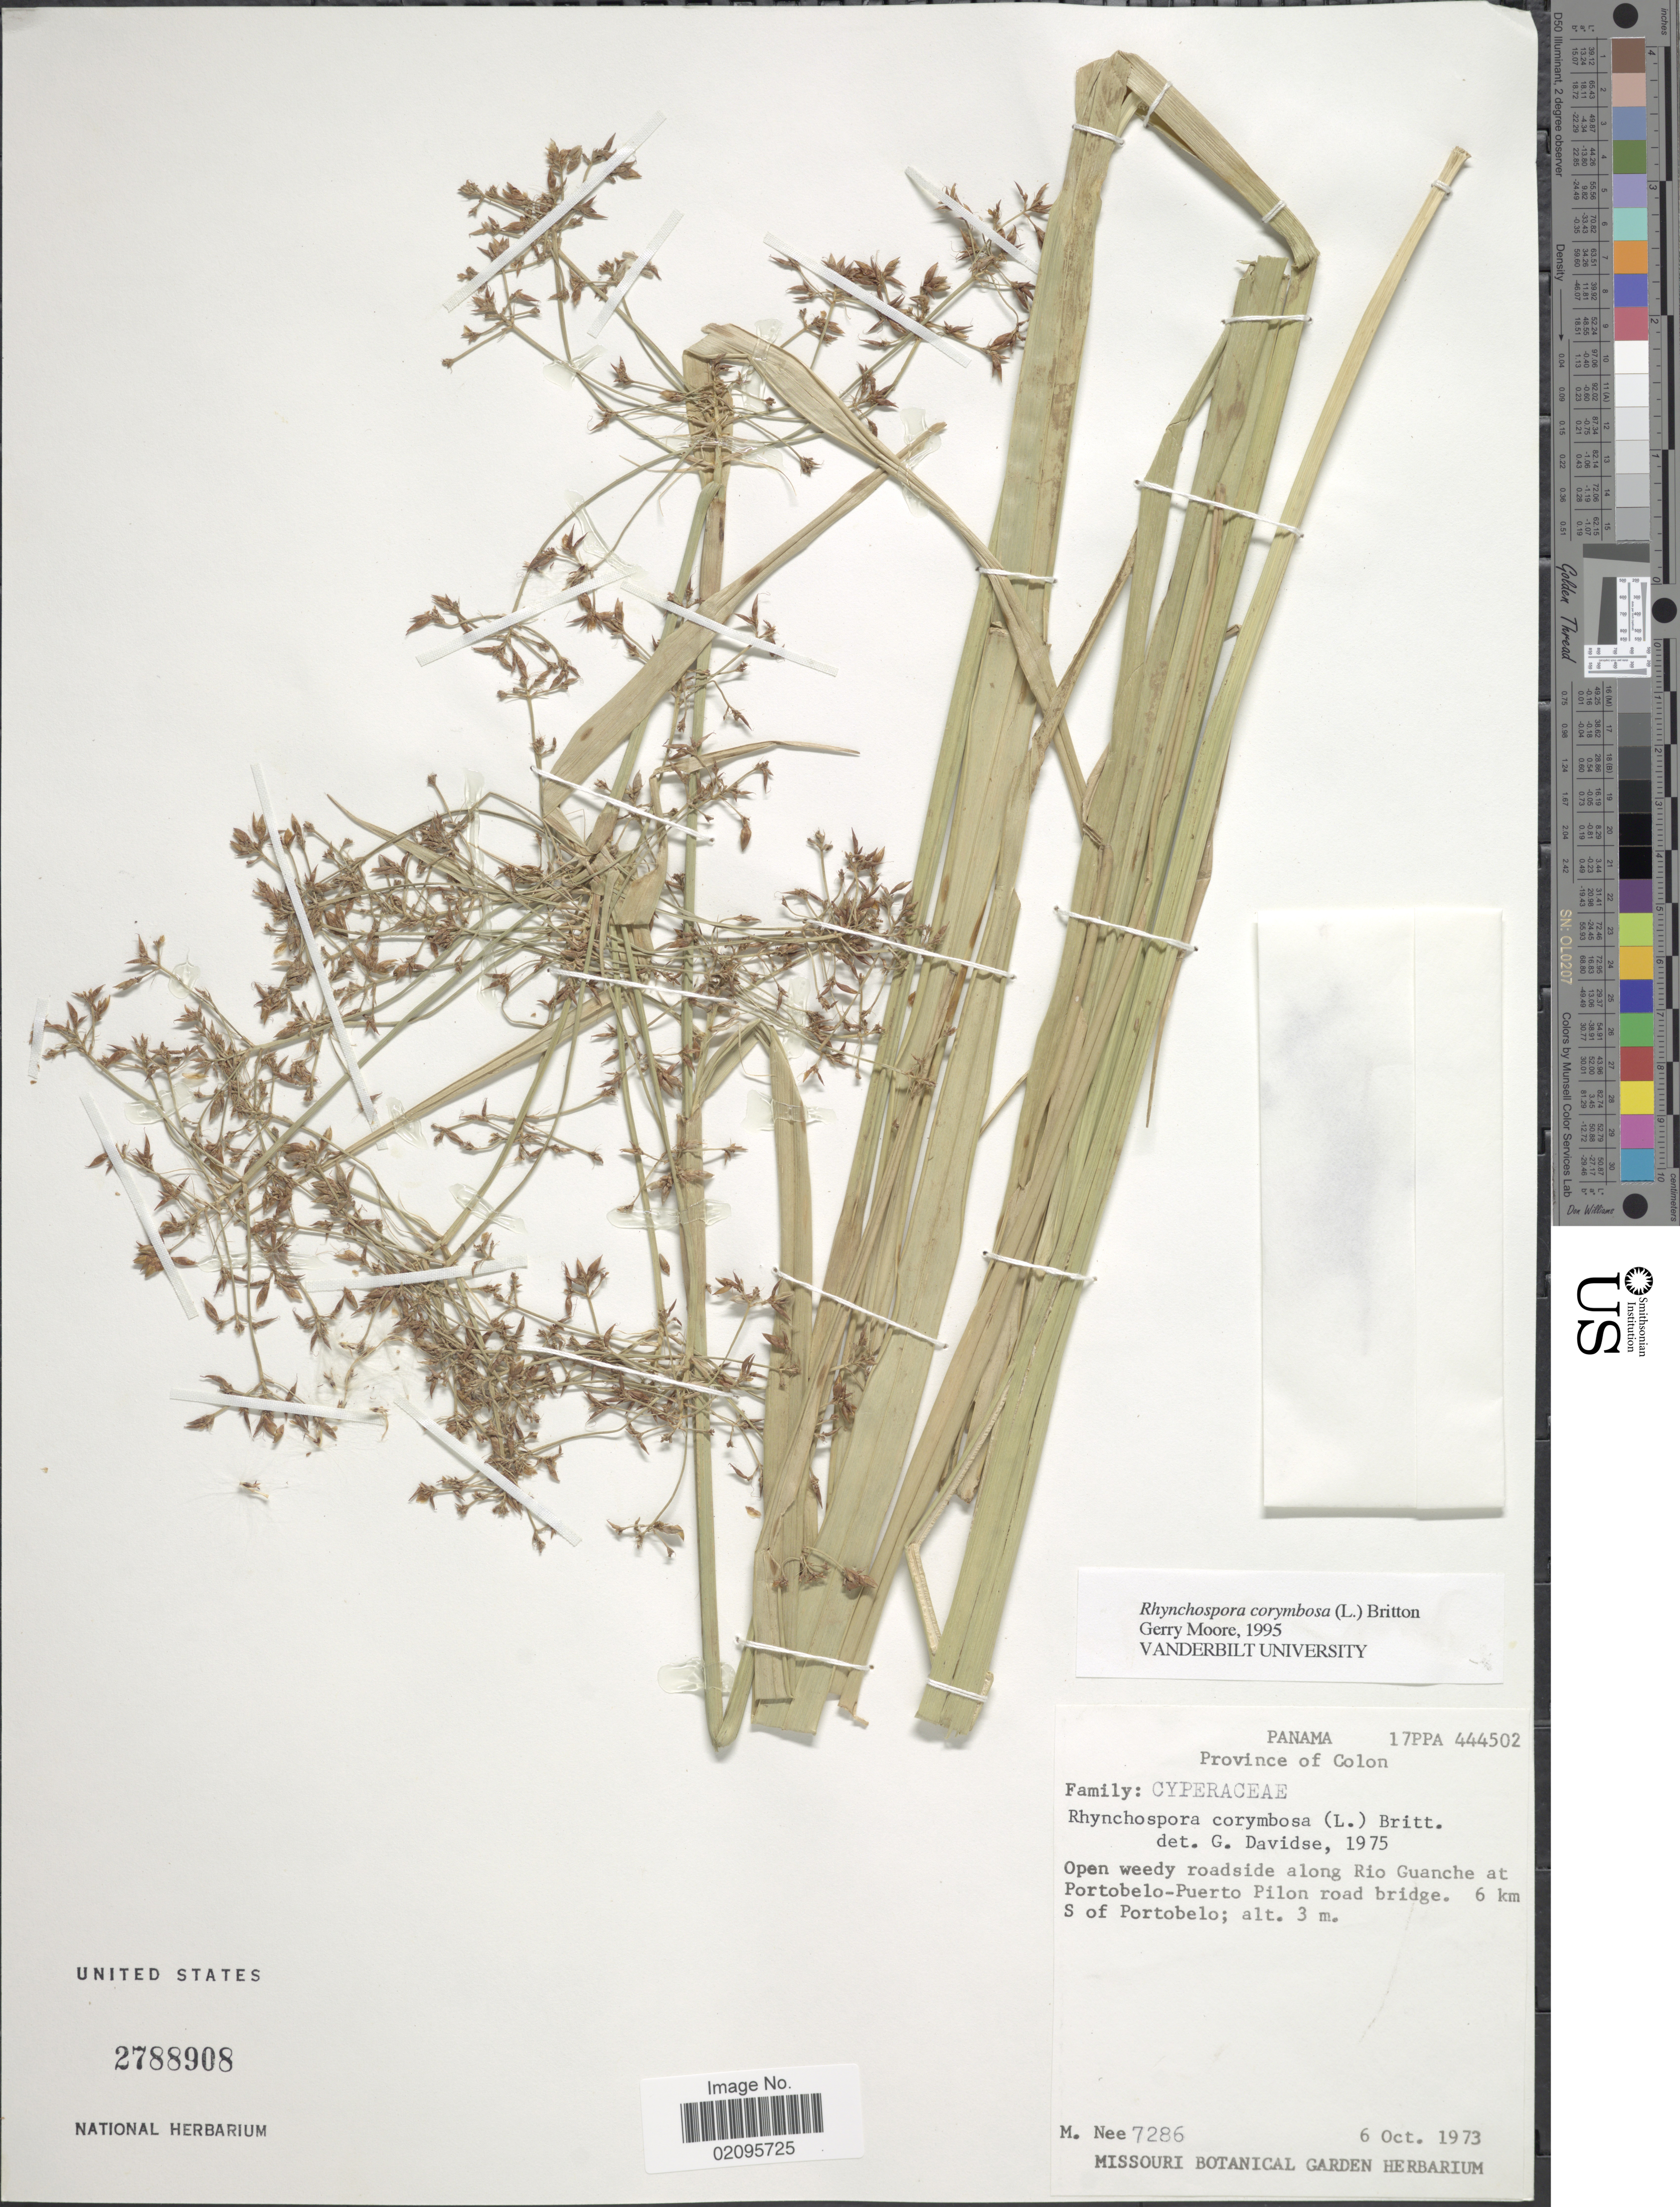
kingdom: Plantae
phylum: Tracheophyta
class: Liliopsida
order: Poales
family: Cyperaceae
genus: Rhynchospora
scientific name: Rhynchospora corymbosa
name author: (L.) Britton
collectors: M. Nee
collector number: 7286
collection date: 1973-10-06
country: Panama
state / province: Colón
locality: Open weedy roadside along Rio Guanche at Portobelo-Puerto Pilon road bridge, 6 km S of Portobelo.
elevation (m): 3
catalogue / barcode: US 2788908